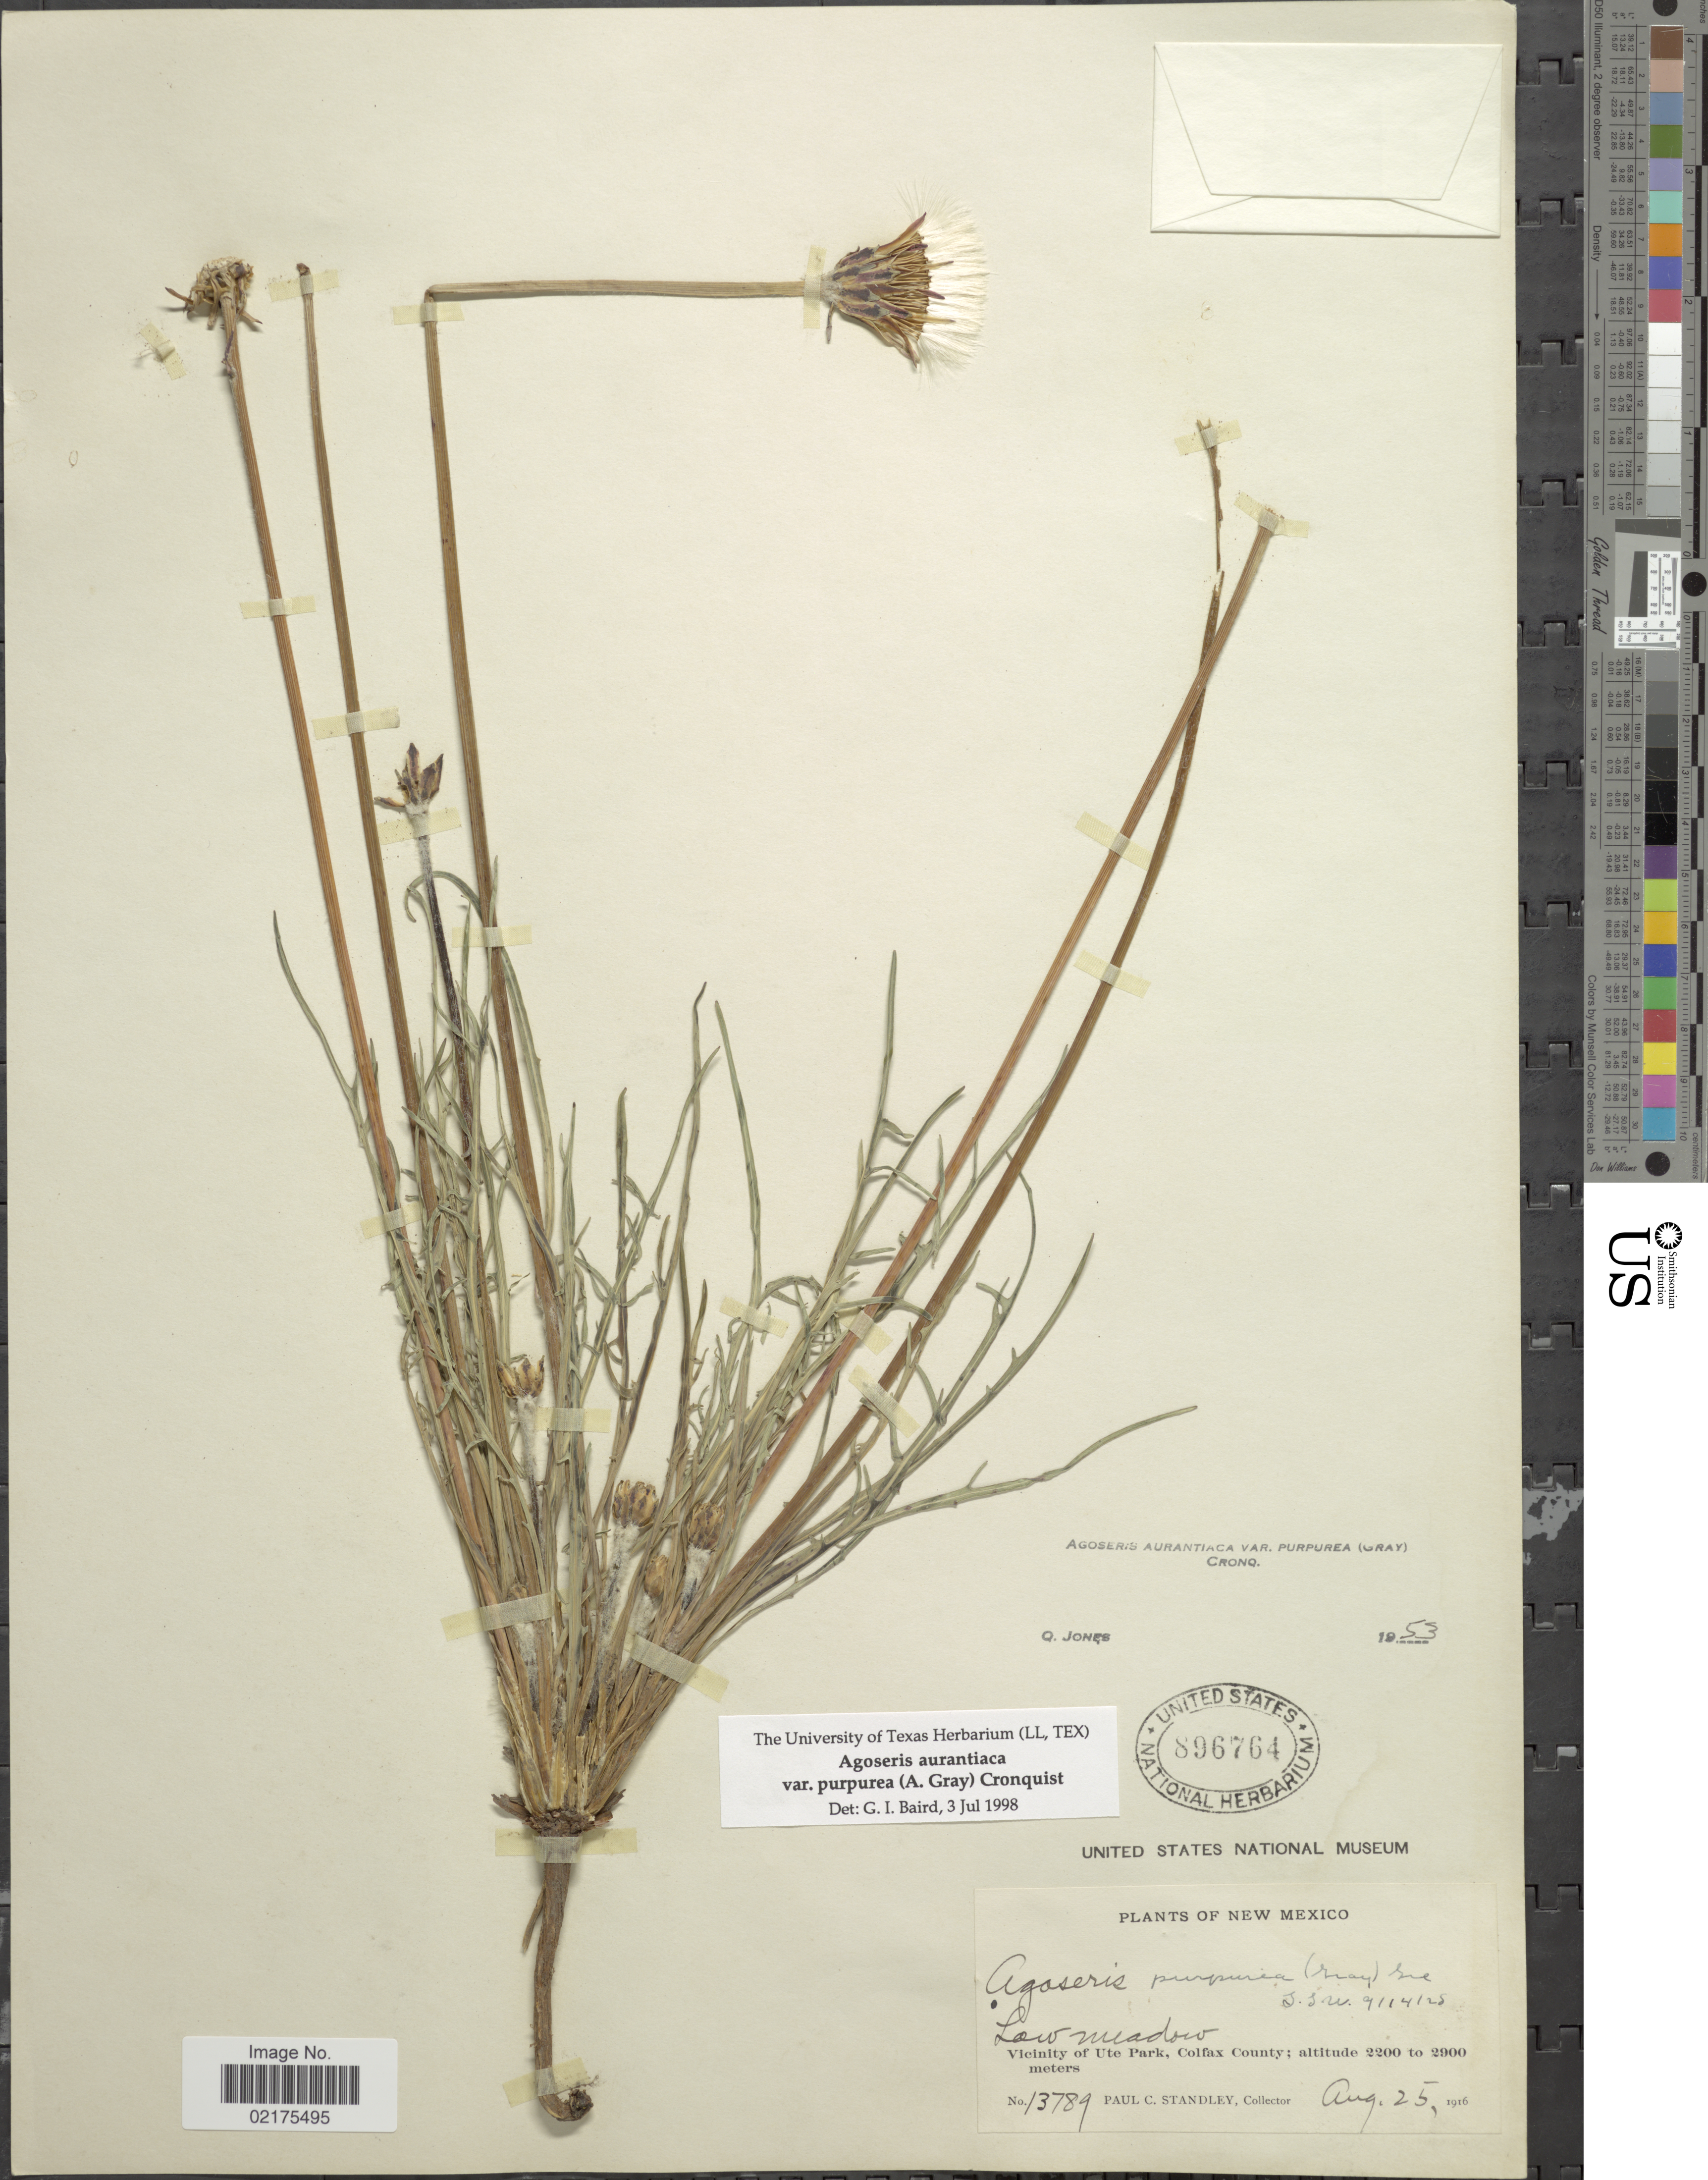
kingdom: Plantae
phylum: Tracheophyta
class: Magnoliopsida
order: Asterales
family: Asteraceae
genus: Agoseris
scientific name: Agoseris aurantiaca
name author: (Hook.) Greene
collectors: P. C. Standley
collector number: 13789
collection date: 1916-08-25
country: United States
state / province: New Mexico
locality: Low Meadow, Vicinity of Ute Park, Colfax County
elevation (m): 2200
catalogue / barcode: US 896764